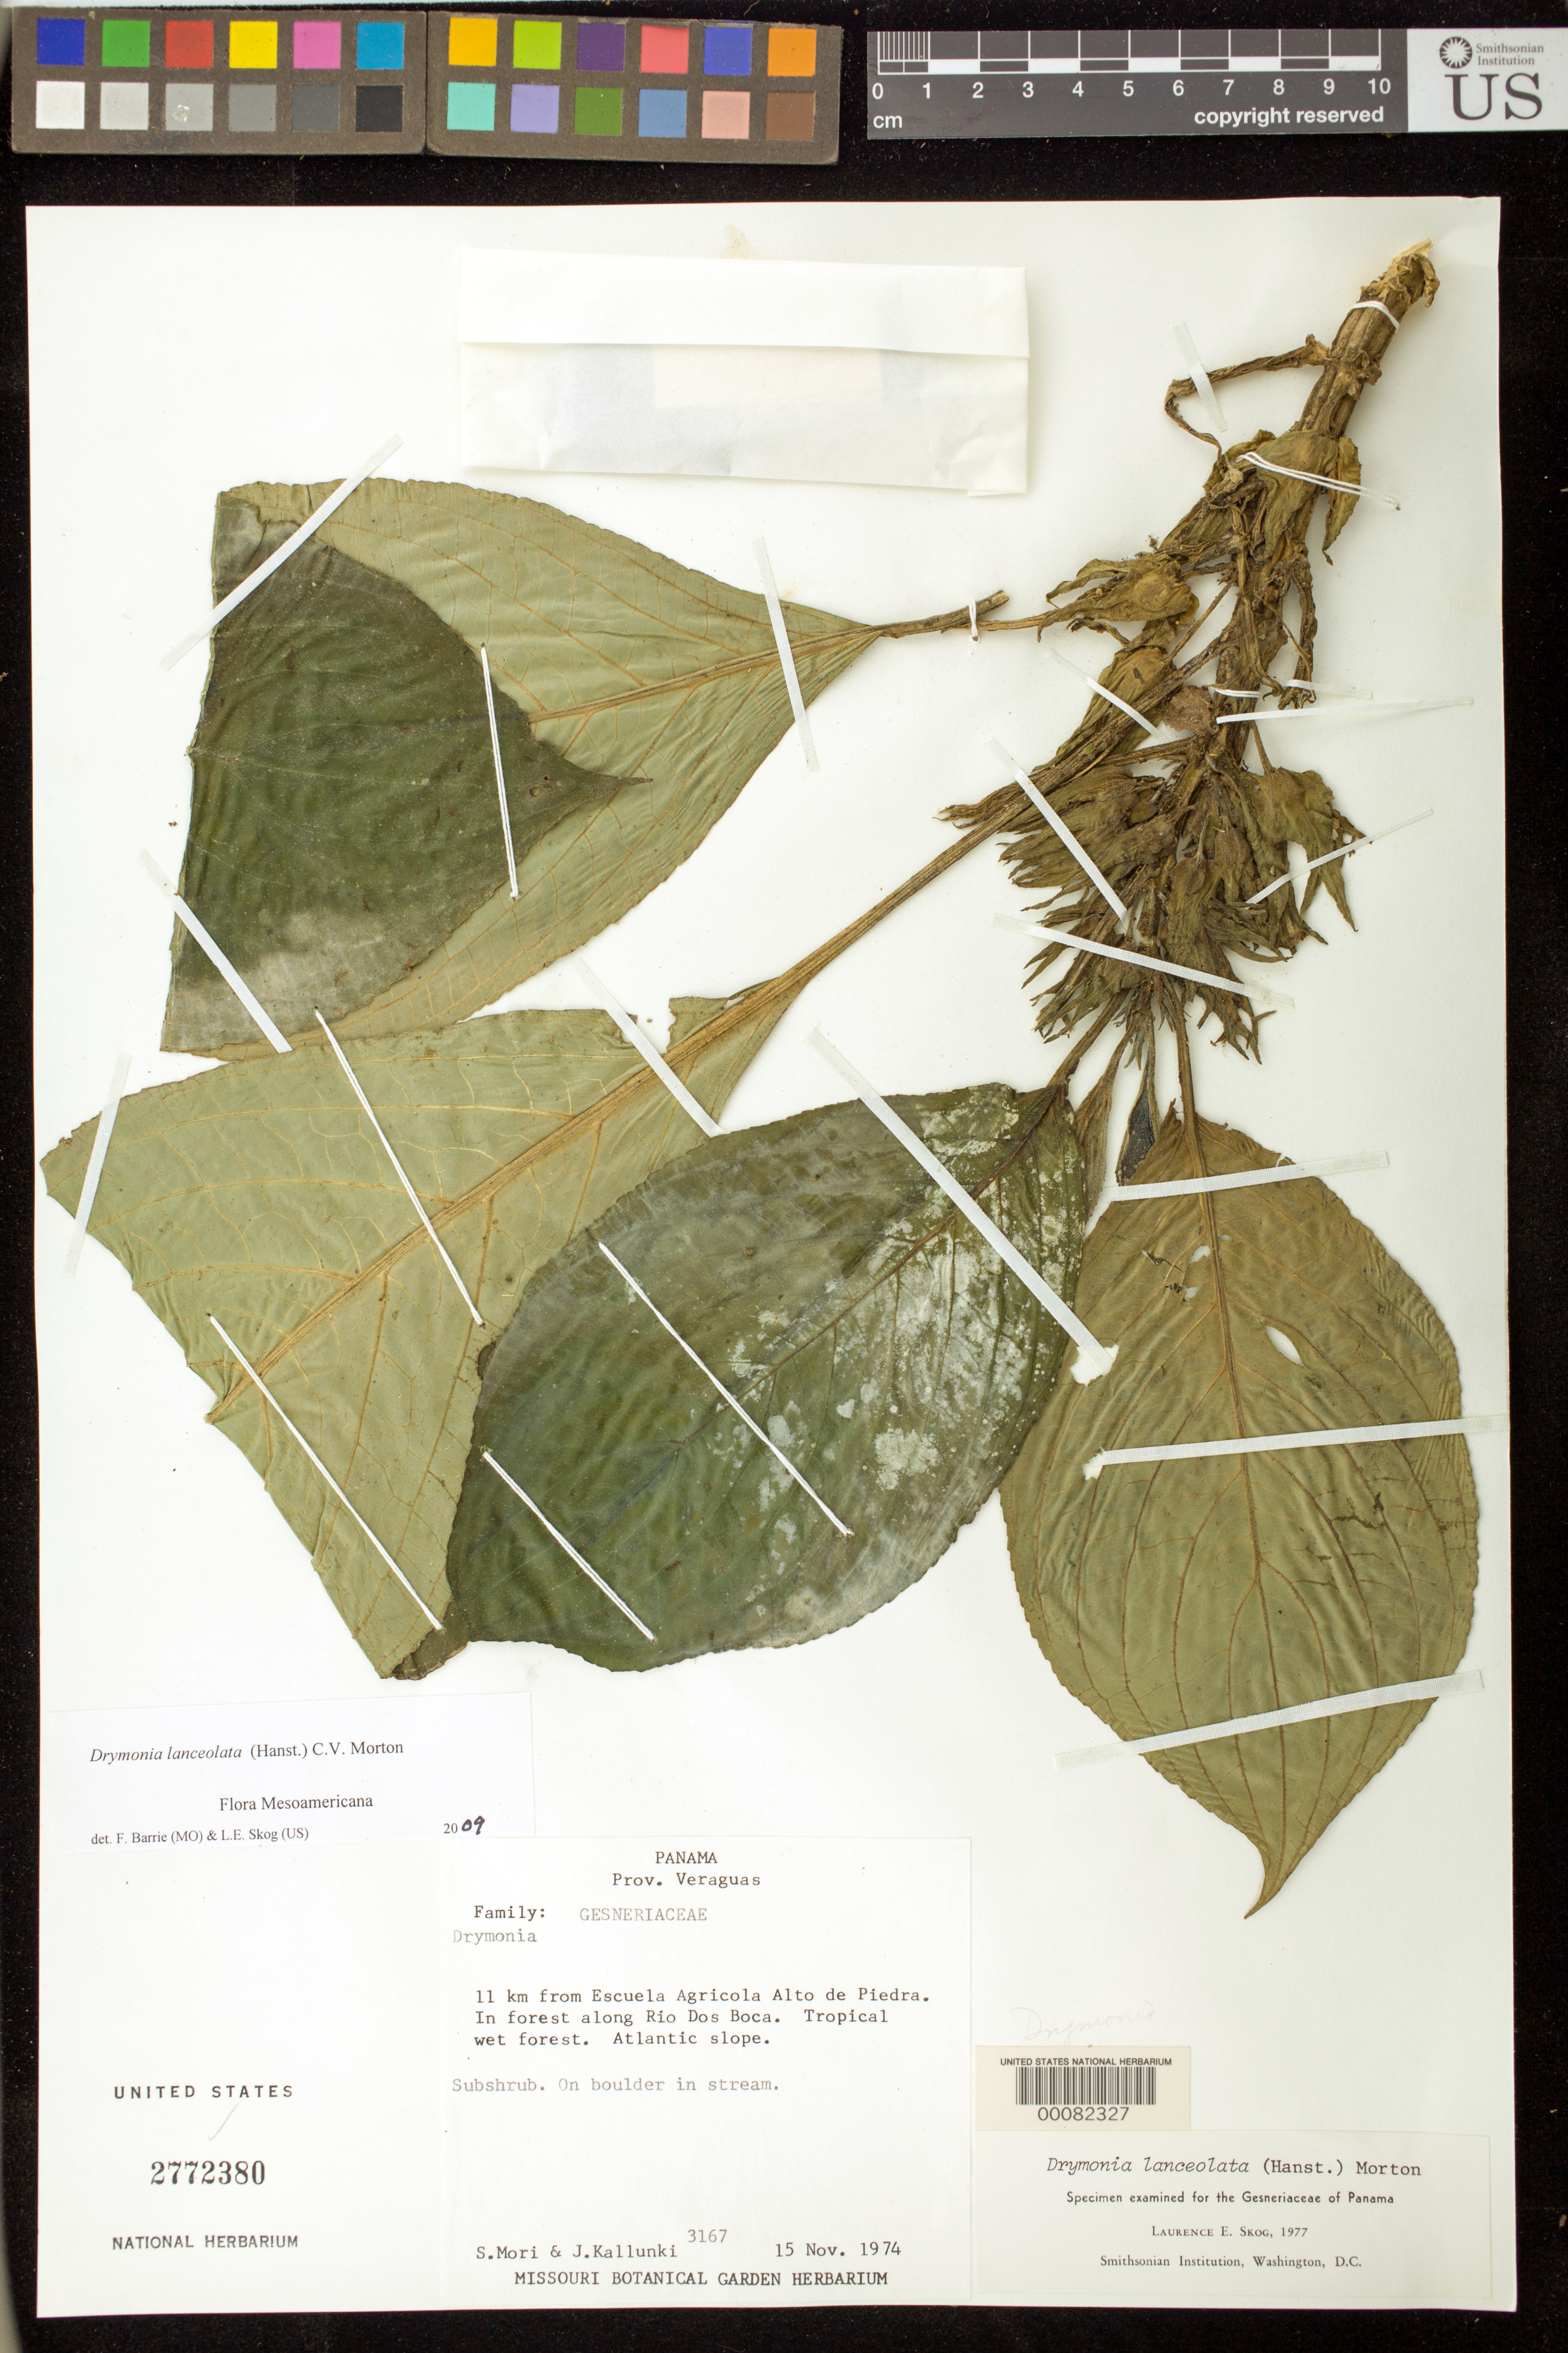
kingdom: Plantae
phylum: Tracheophyta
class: Magnoliopsida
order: Lamiales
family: Gesneriaceae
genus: Drymonia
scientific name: Drymonia lanceolata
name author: (Hanst.) C.V. Morton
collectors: S. Mori & J. Kallunki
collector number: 3167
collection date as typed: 15 Nov 1974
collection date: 1974-11-15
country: Panama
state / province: Veraguas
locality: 11 km from Escuela Agricola Alto de Piedra, in forest along Rio Dos Boca, Atlantic slope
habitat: Tropical wet forest; on boulder in stream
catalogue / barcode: US 2772380